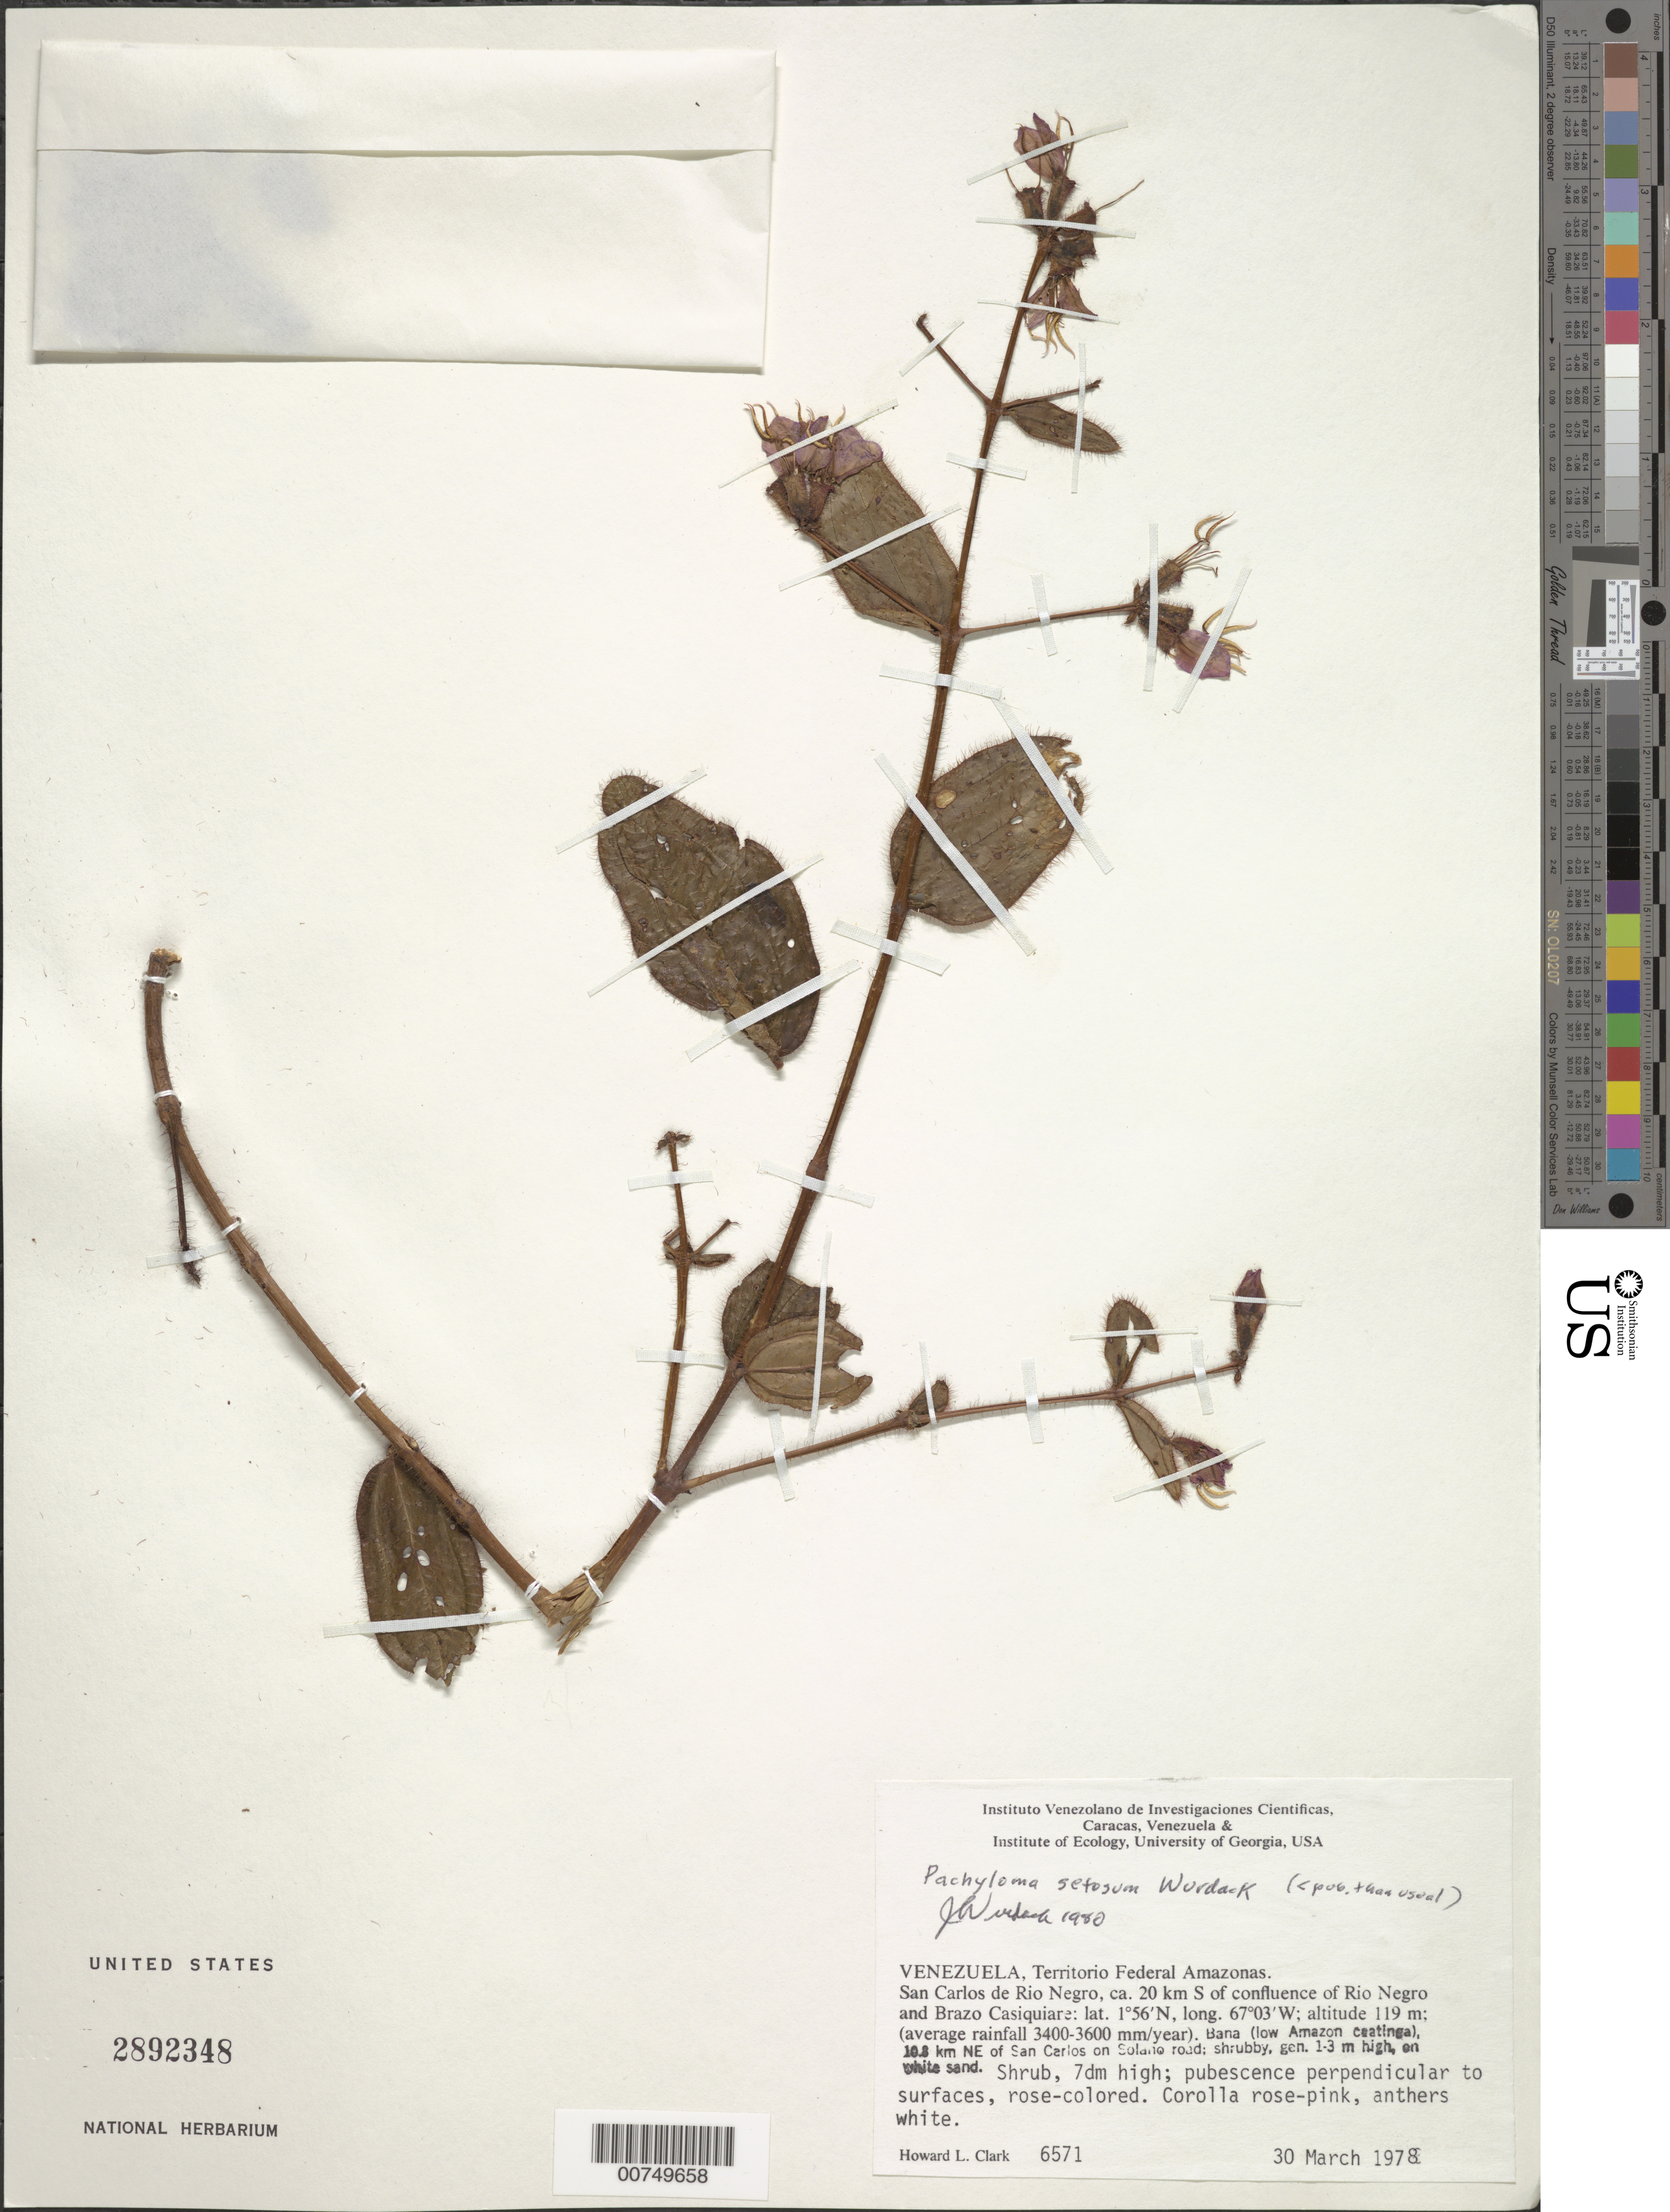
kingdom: Plantae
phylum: Tracheophyta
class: Magnoliopsida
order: Myrtales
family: Melastomataceae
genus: Pachyloma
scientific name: Pachyloma setosum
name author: Wurdack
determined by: Wurdack, John J., (US), US (UNITED STATES)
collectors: H. L. Clark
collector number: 6571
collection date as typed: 30-Mar-78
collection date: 1978-03-30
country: Venezuela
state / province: Amazonas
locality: San Carlos de Río Negro, ca. 20 km S of confluence of Río Negro and Brazo Casiquiare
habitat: Shrubby, 1-3 m high, on white sand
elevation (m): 119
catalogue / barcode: US 2892348